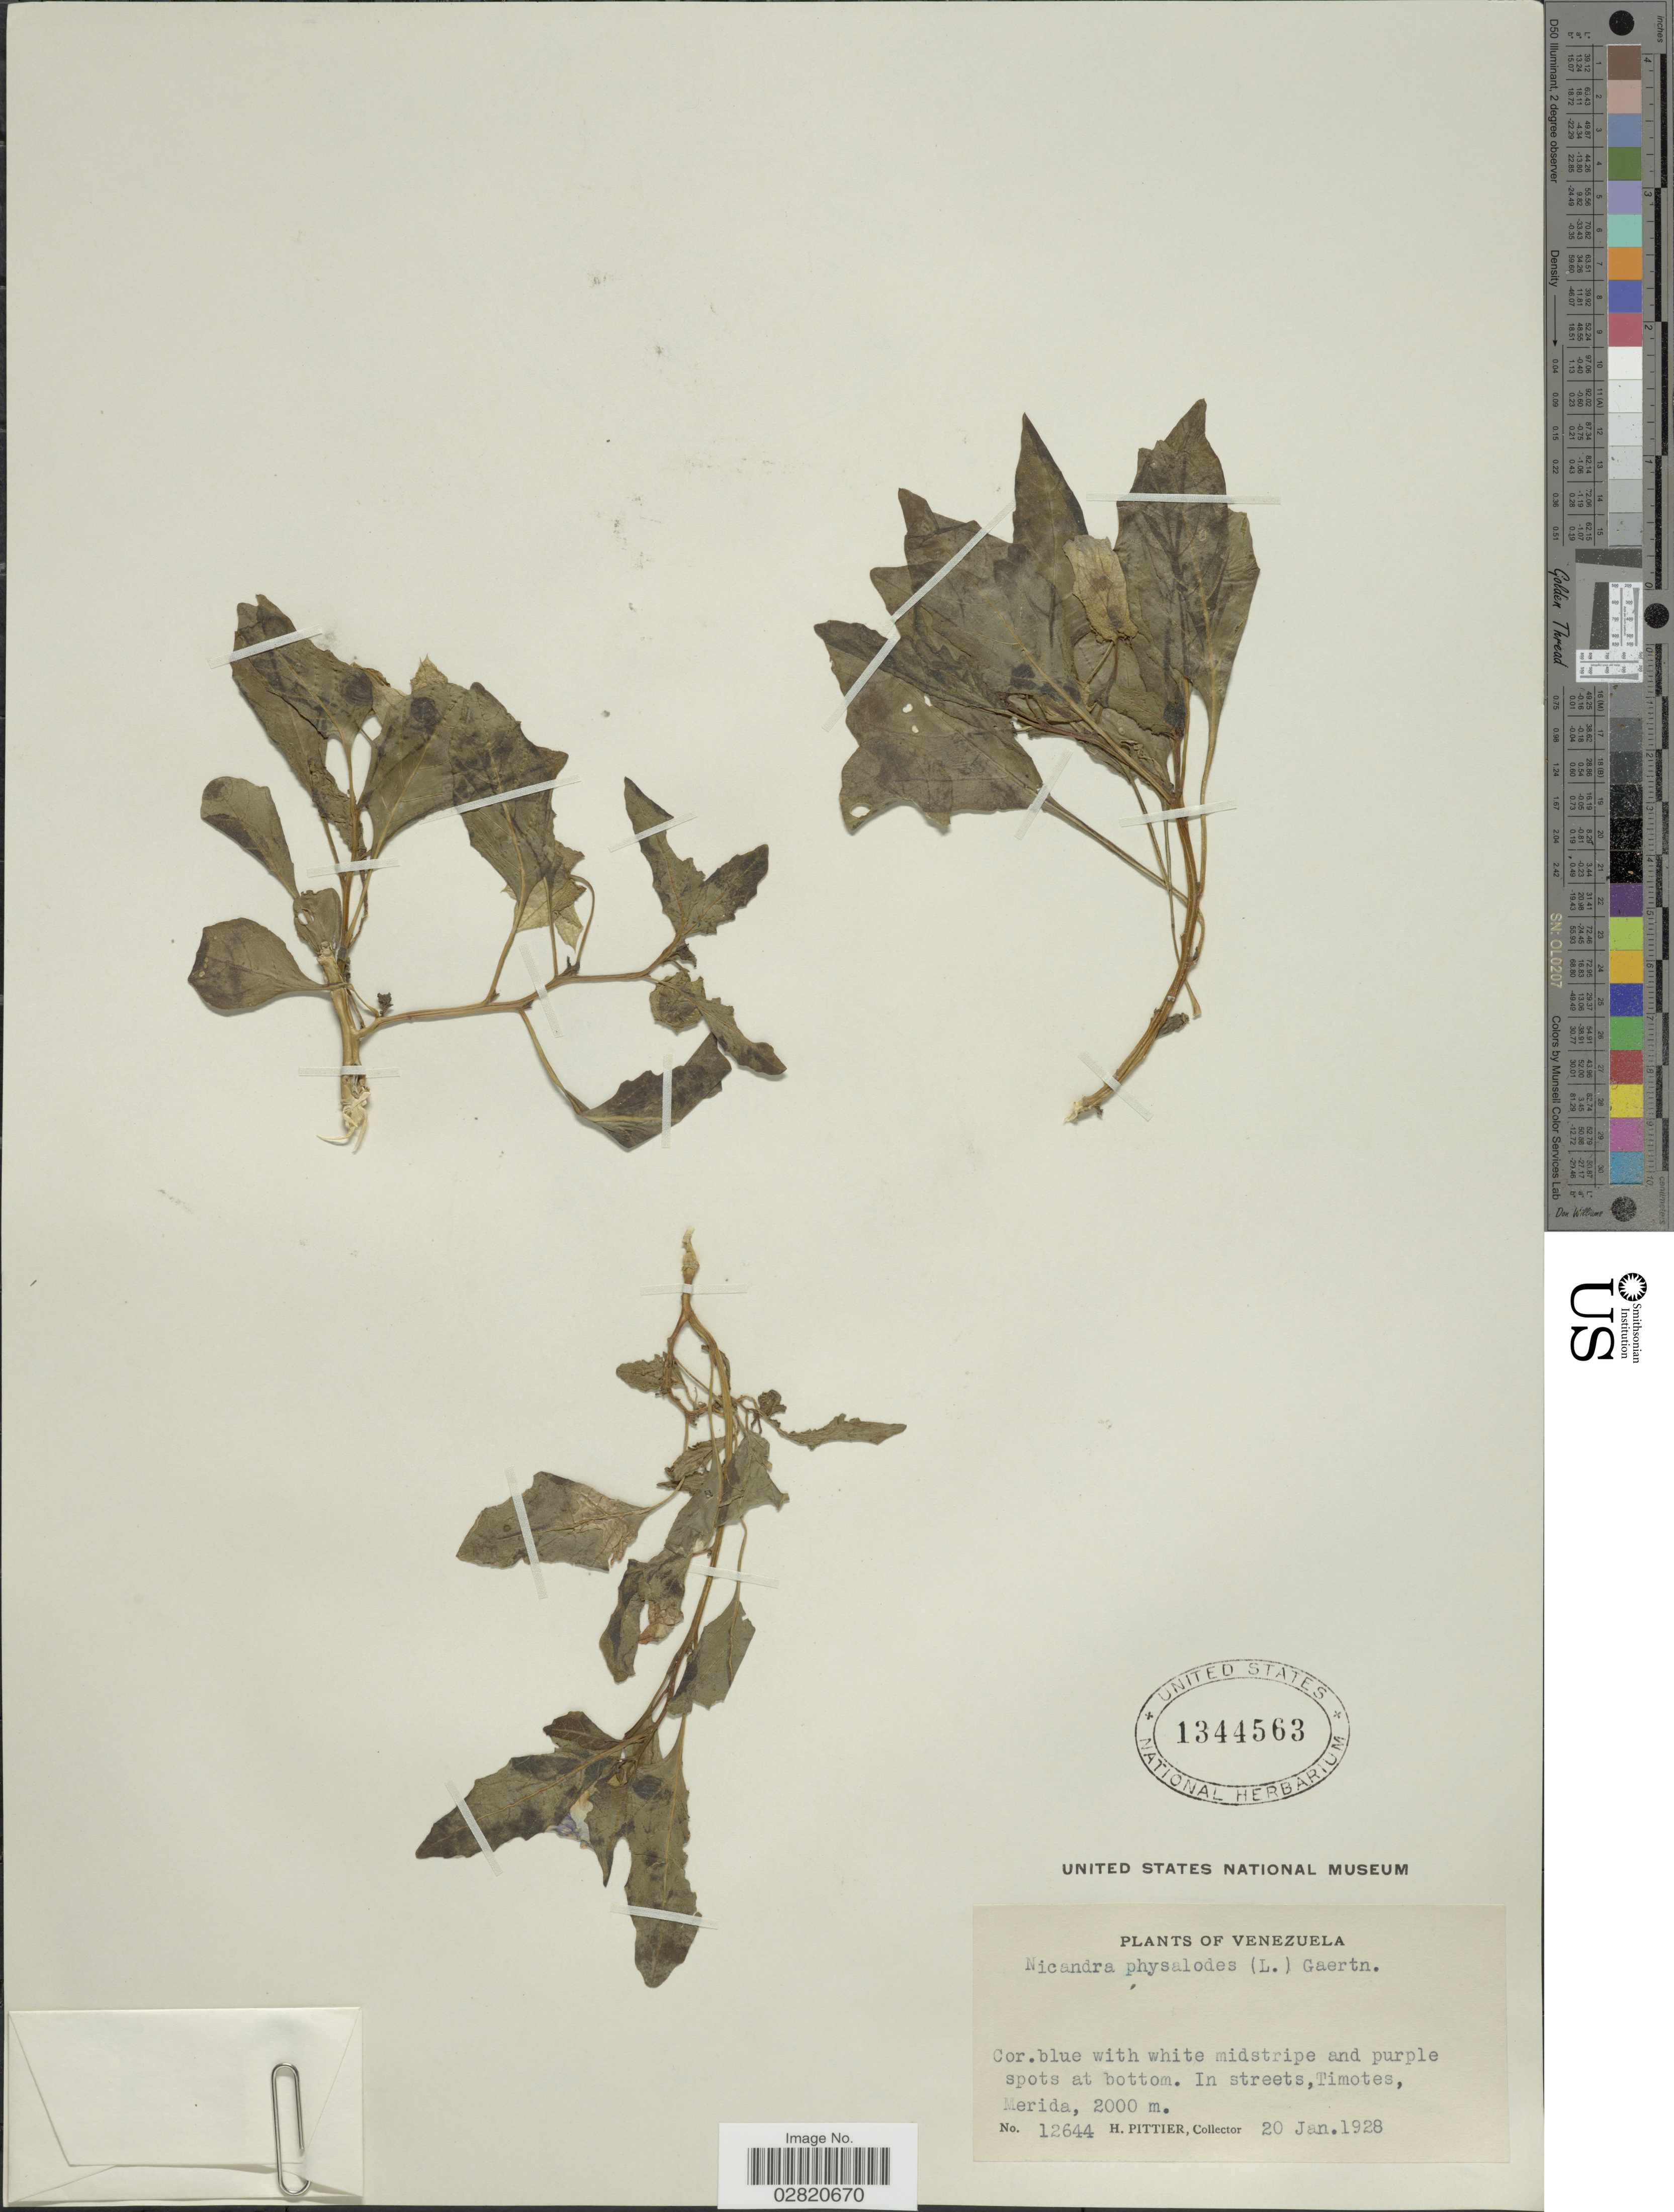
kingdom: Plantae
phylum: Tracheophyta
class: Magnoliopsida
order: Solanales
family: Solanaceae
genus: Nicandra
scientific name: Nicandra physalodes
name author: (L.) Gaertn.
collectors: H. F. Pittier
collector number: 12644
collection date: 1928-01-20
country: Venezuela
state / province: Mérida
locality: In streets, Timotes.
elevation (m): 2000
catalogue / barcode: US 1344563